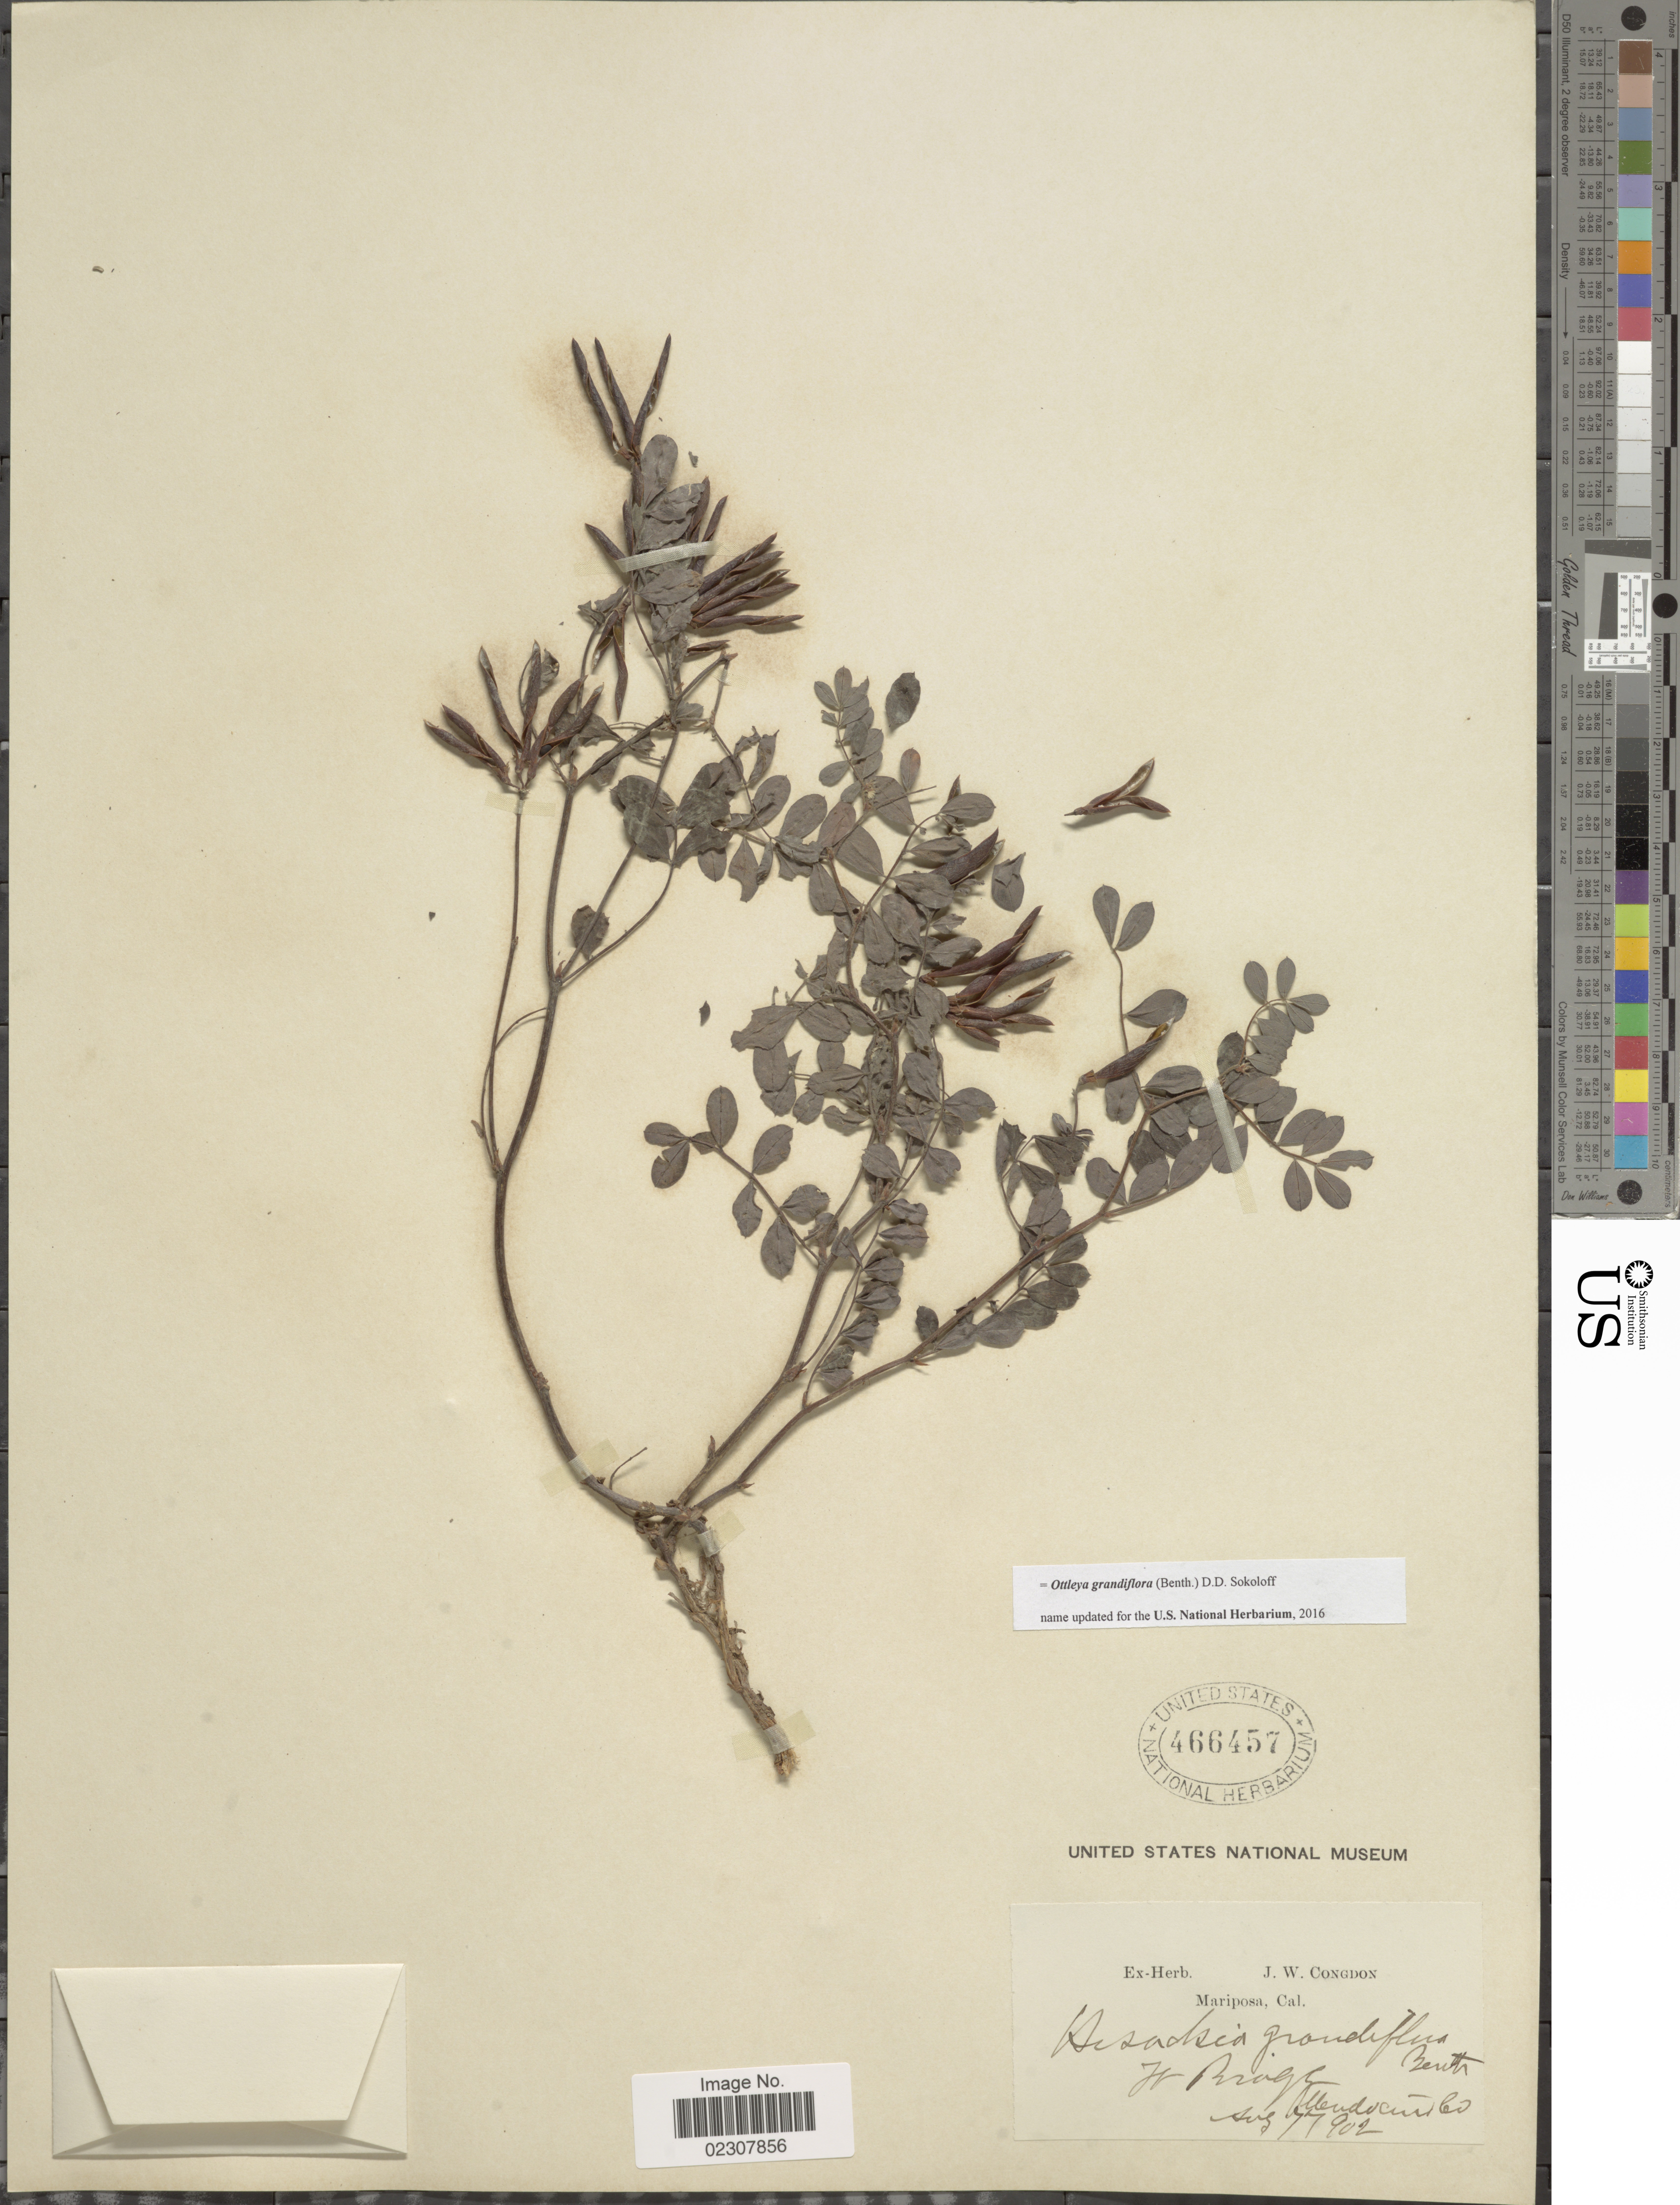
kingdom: Plantae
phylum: Tracheophyta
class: Magnoliopsida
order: Fabales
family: Fabaceae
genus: Ottleya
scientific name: Ottleya grandiflora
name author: (Benth.) D.D. Sokoloff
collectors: Bragg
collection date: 1902-08-07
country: United States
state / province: California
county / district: Mendocino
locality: Mariposa, Mendocino Co.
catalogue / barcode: US 466457